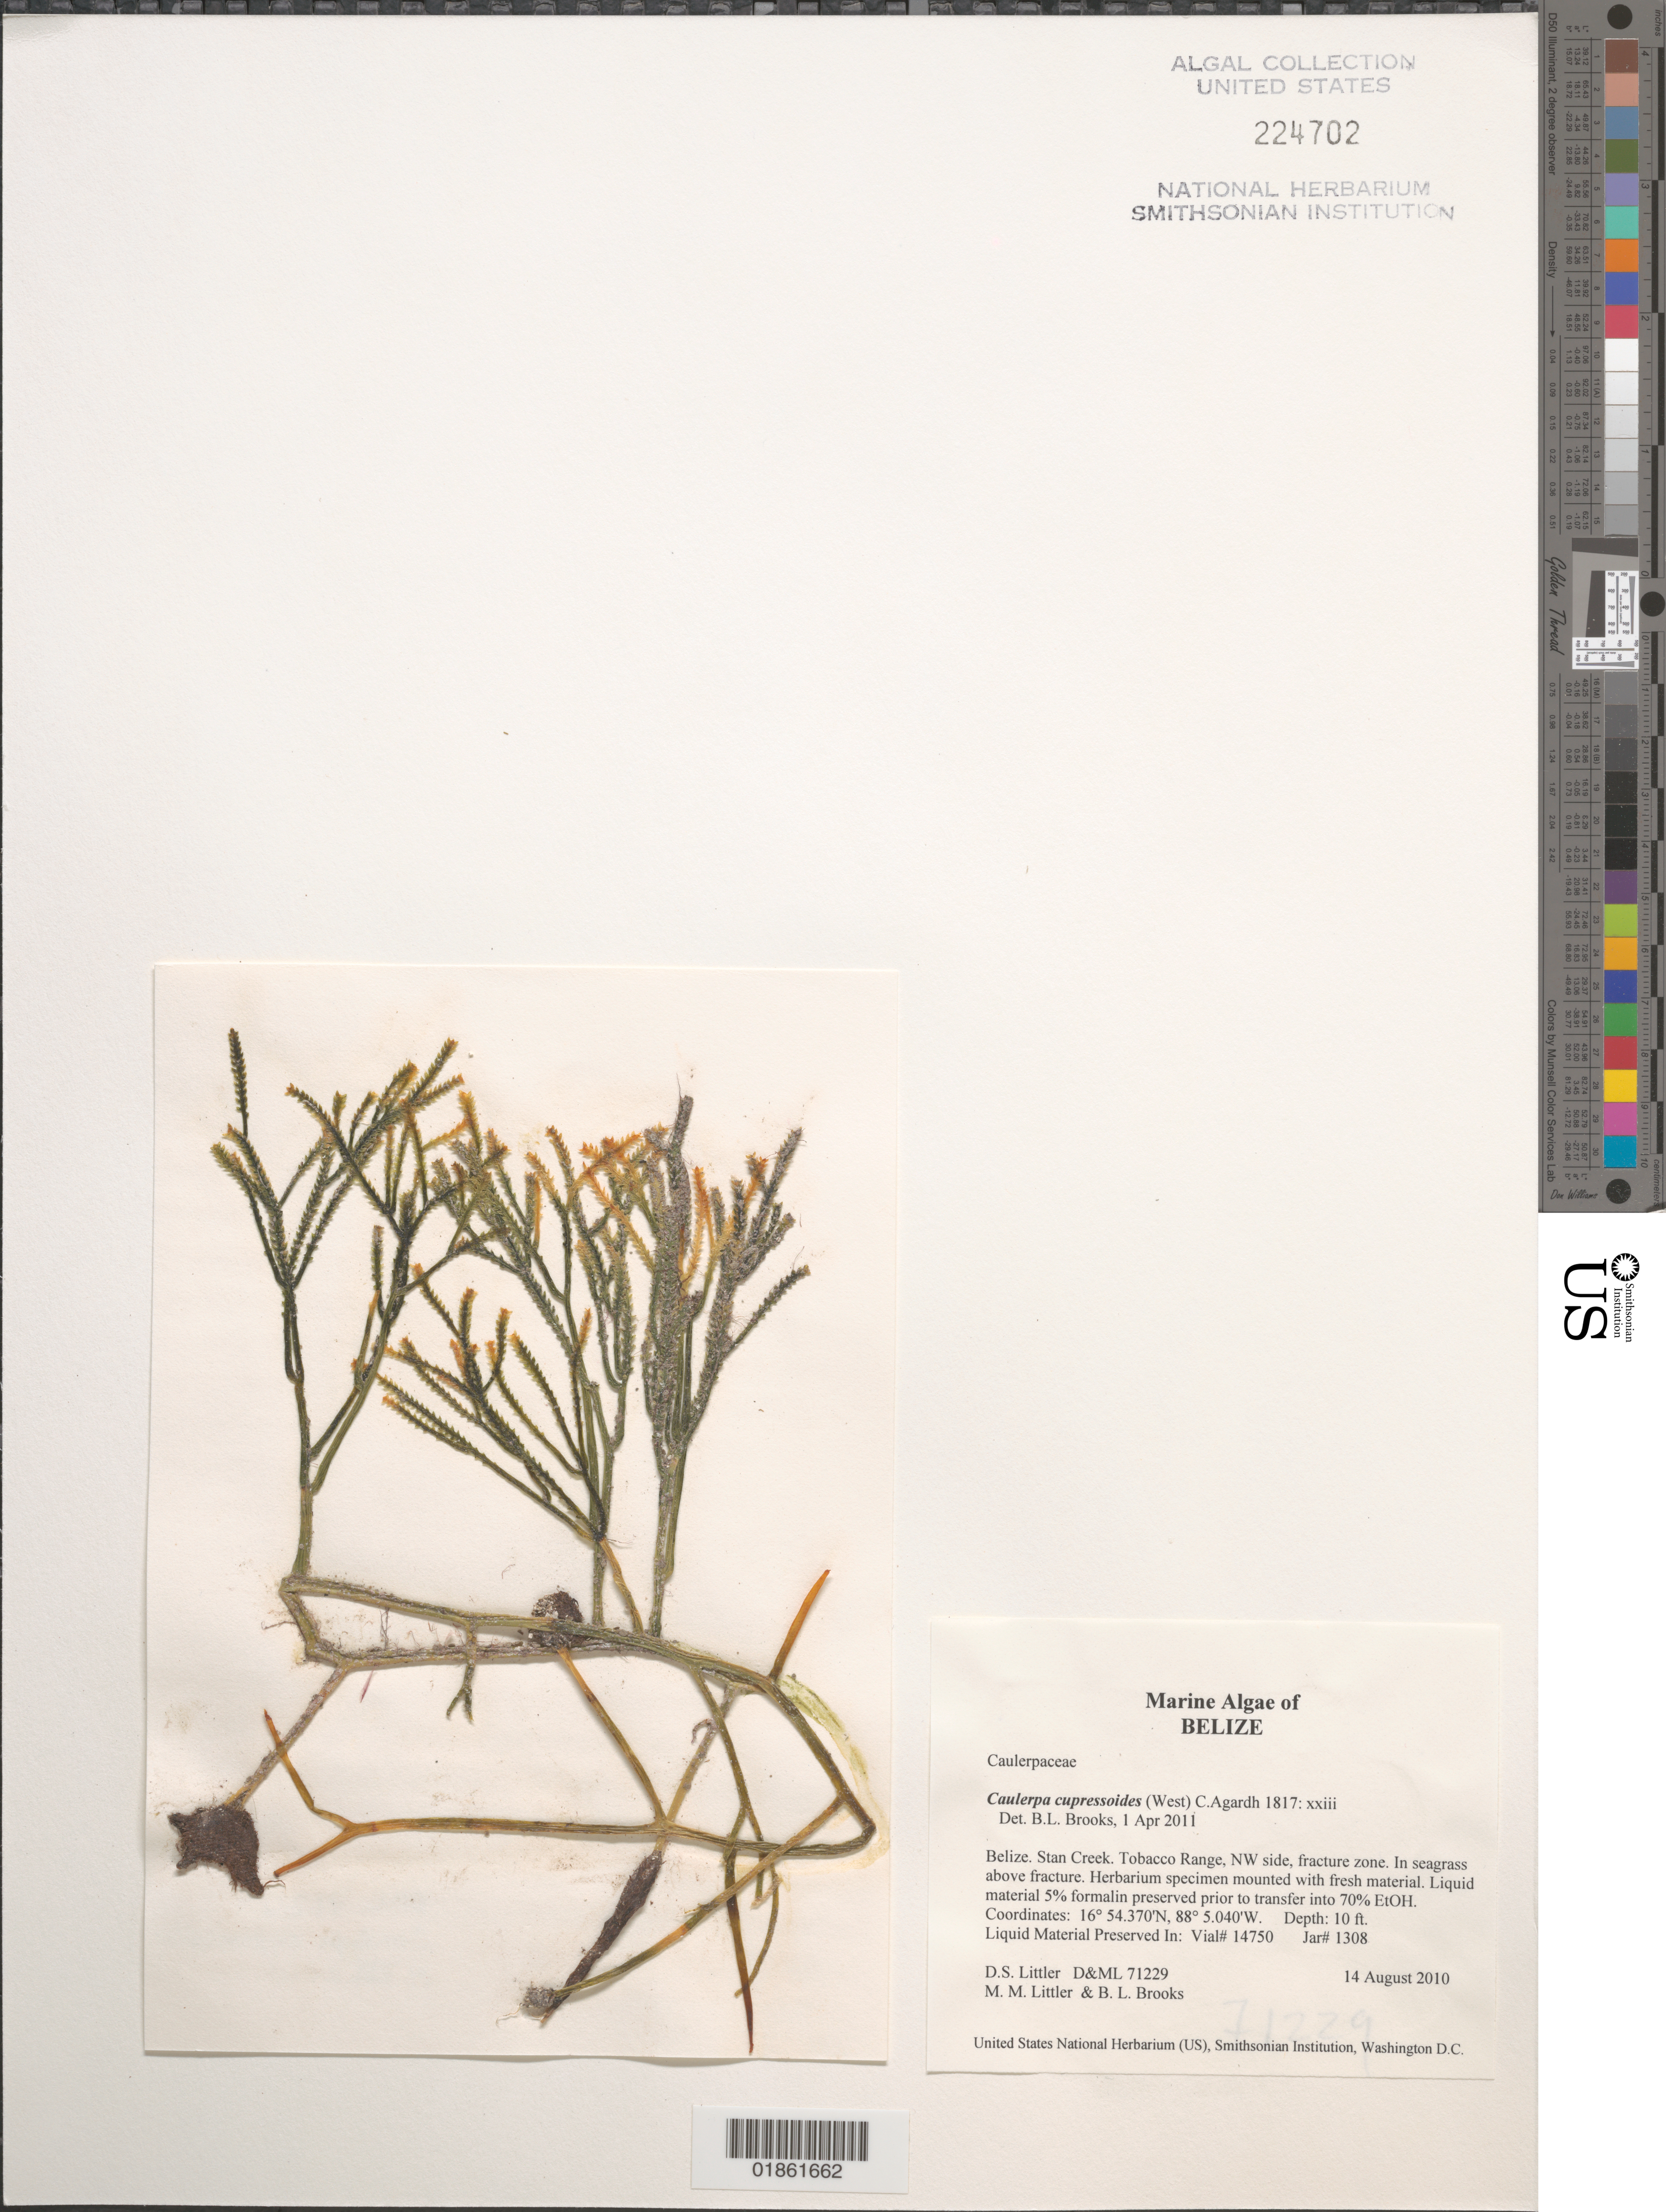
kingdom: Plantae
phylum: Chlorophyta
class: Ulvophyceae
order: Bryopsidales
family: Caulerpaceae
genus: Caulerpa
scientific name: Caulerpa cupressoides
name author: (Vahl) C. Agardh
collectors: D. S. Littler & M. M. Littler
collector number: D&ML 71229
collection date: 2010-08-14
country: Belize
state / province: Stann Creek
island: Tobacco Range Cays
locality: Tobacco Range fracture zone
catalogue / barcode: US 224702